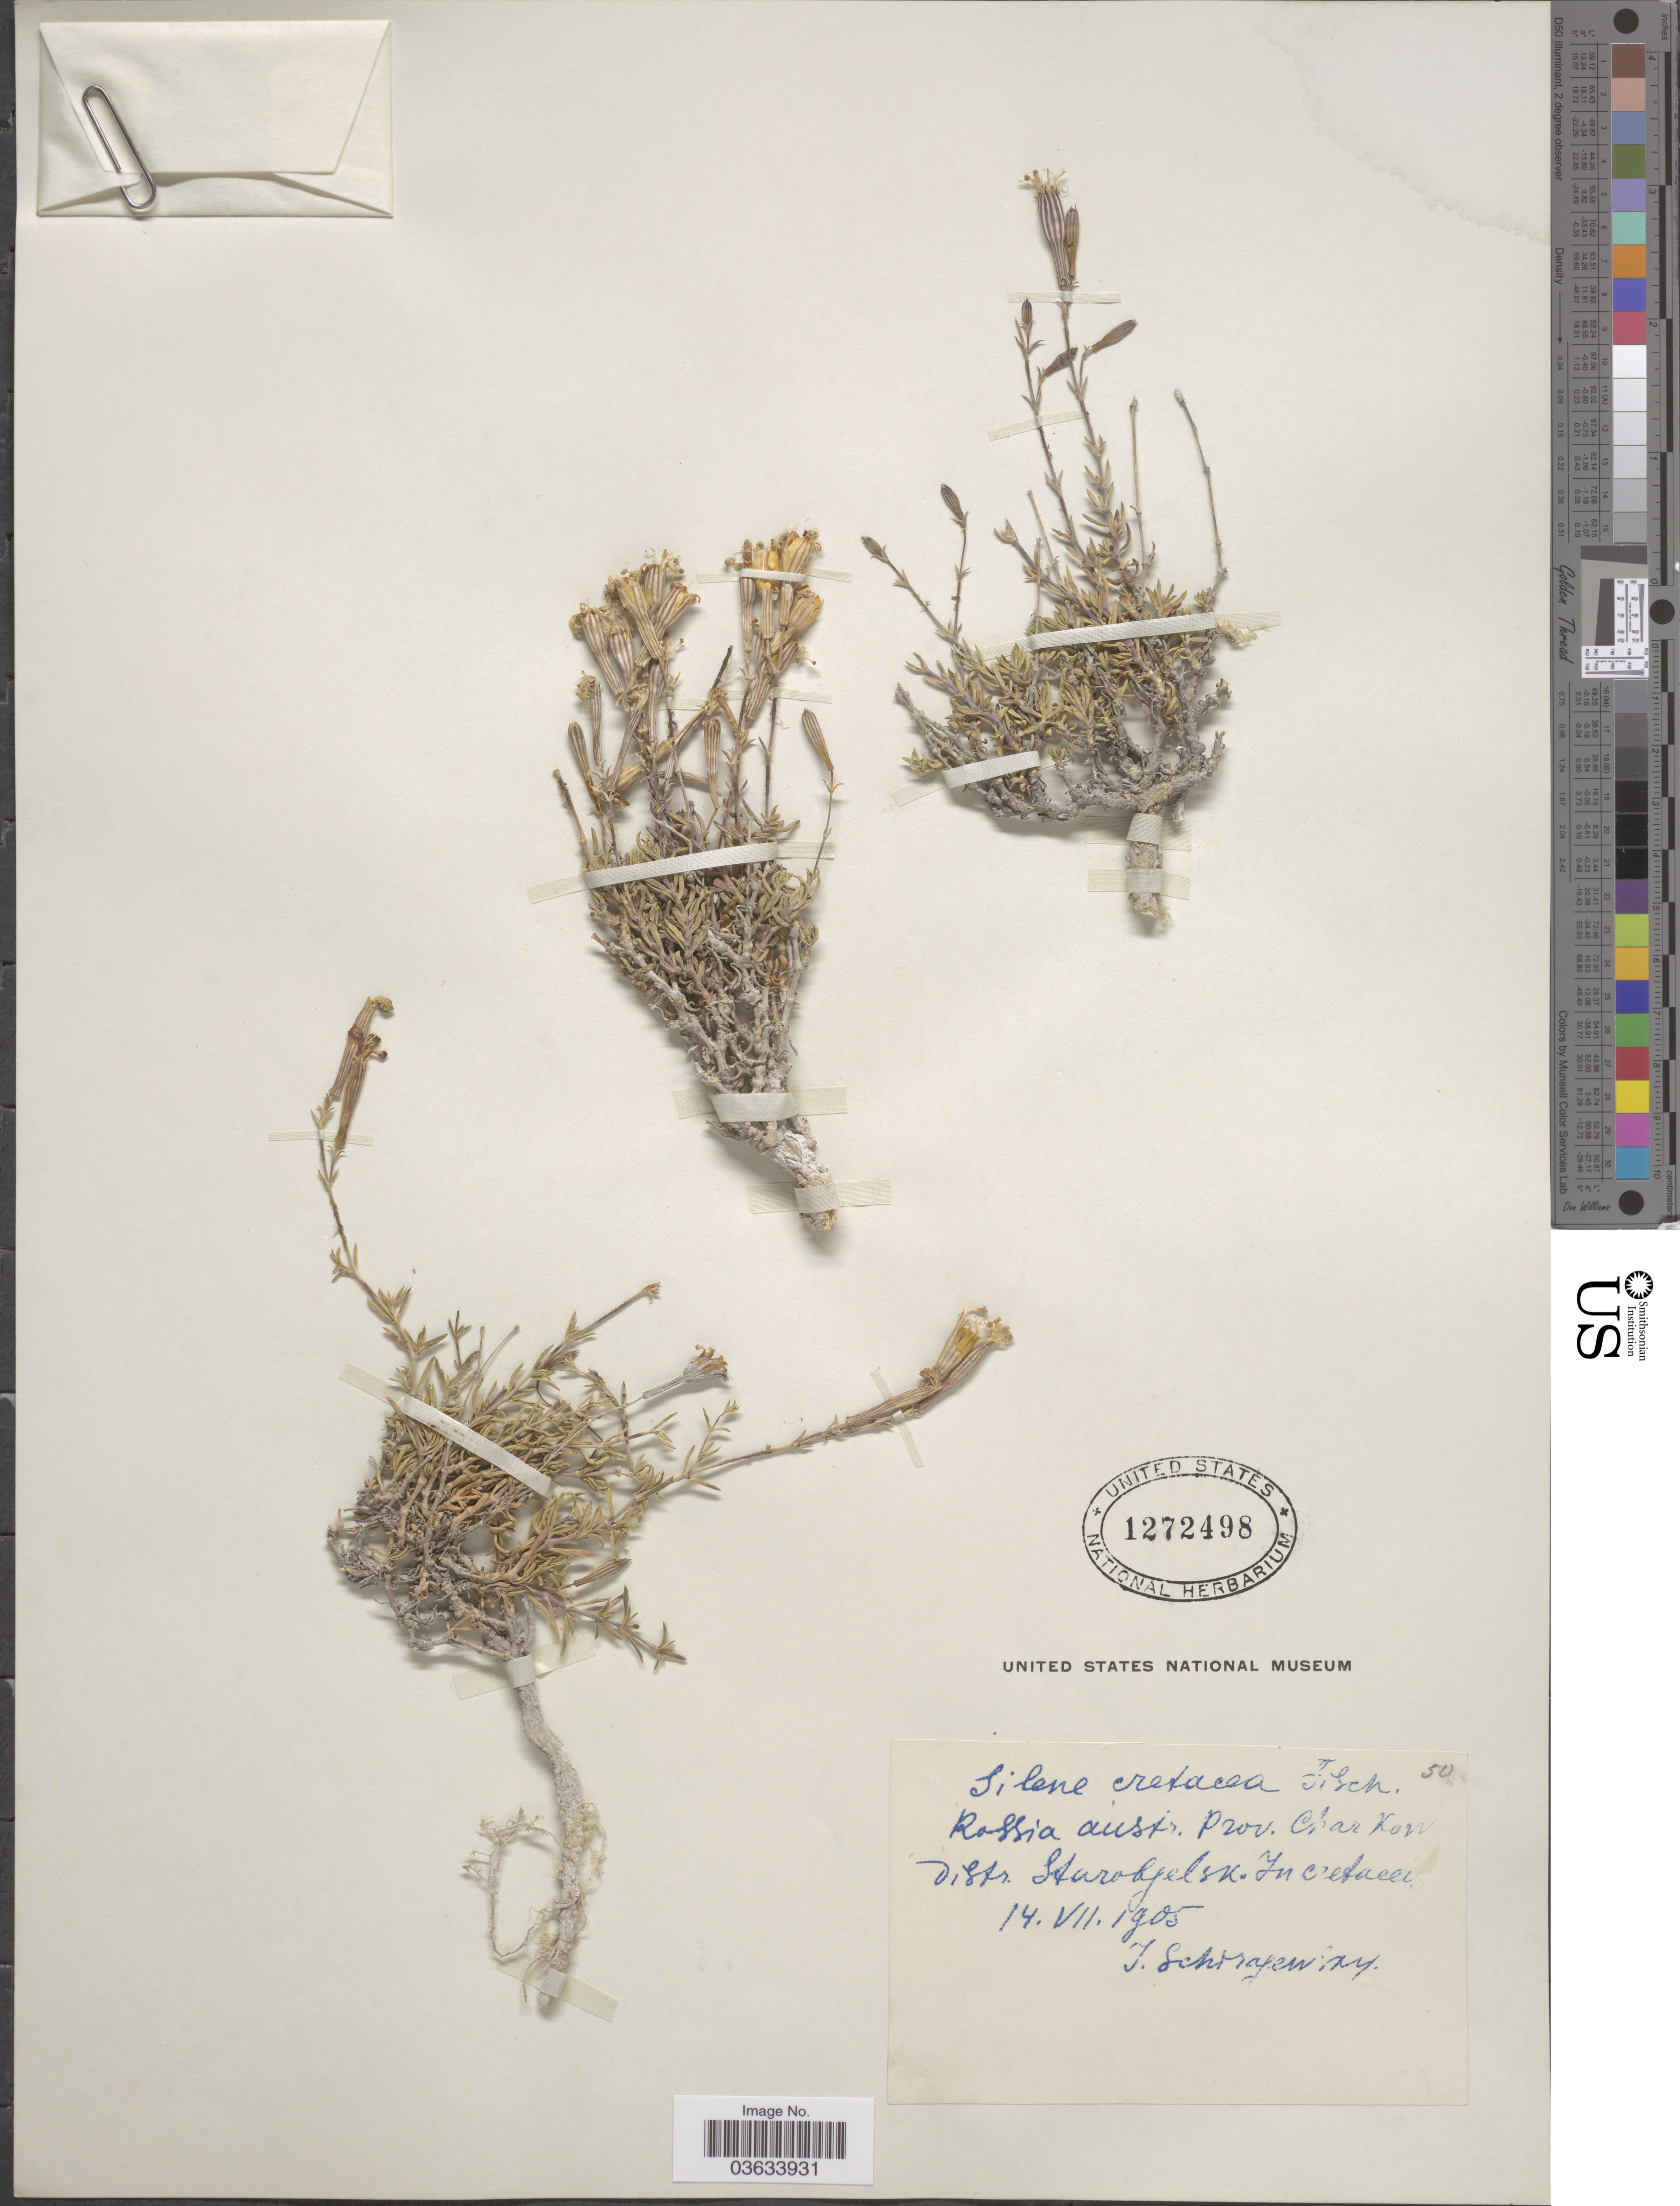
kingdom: Plantae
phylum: Tracheophyta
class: Magnoliopsida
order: Caryophyllales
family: Caryophyllaceae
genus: Silene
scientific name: Silene cretica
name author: L.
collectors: J. Schorajensky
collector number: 50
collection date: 1905-07-14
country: Ukraine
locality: Rossia austr. Prov. Char Kow. Distr. Starobjelsk.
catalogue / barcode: US 1272498